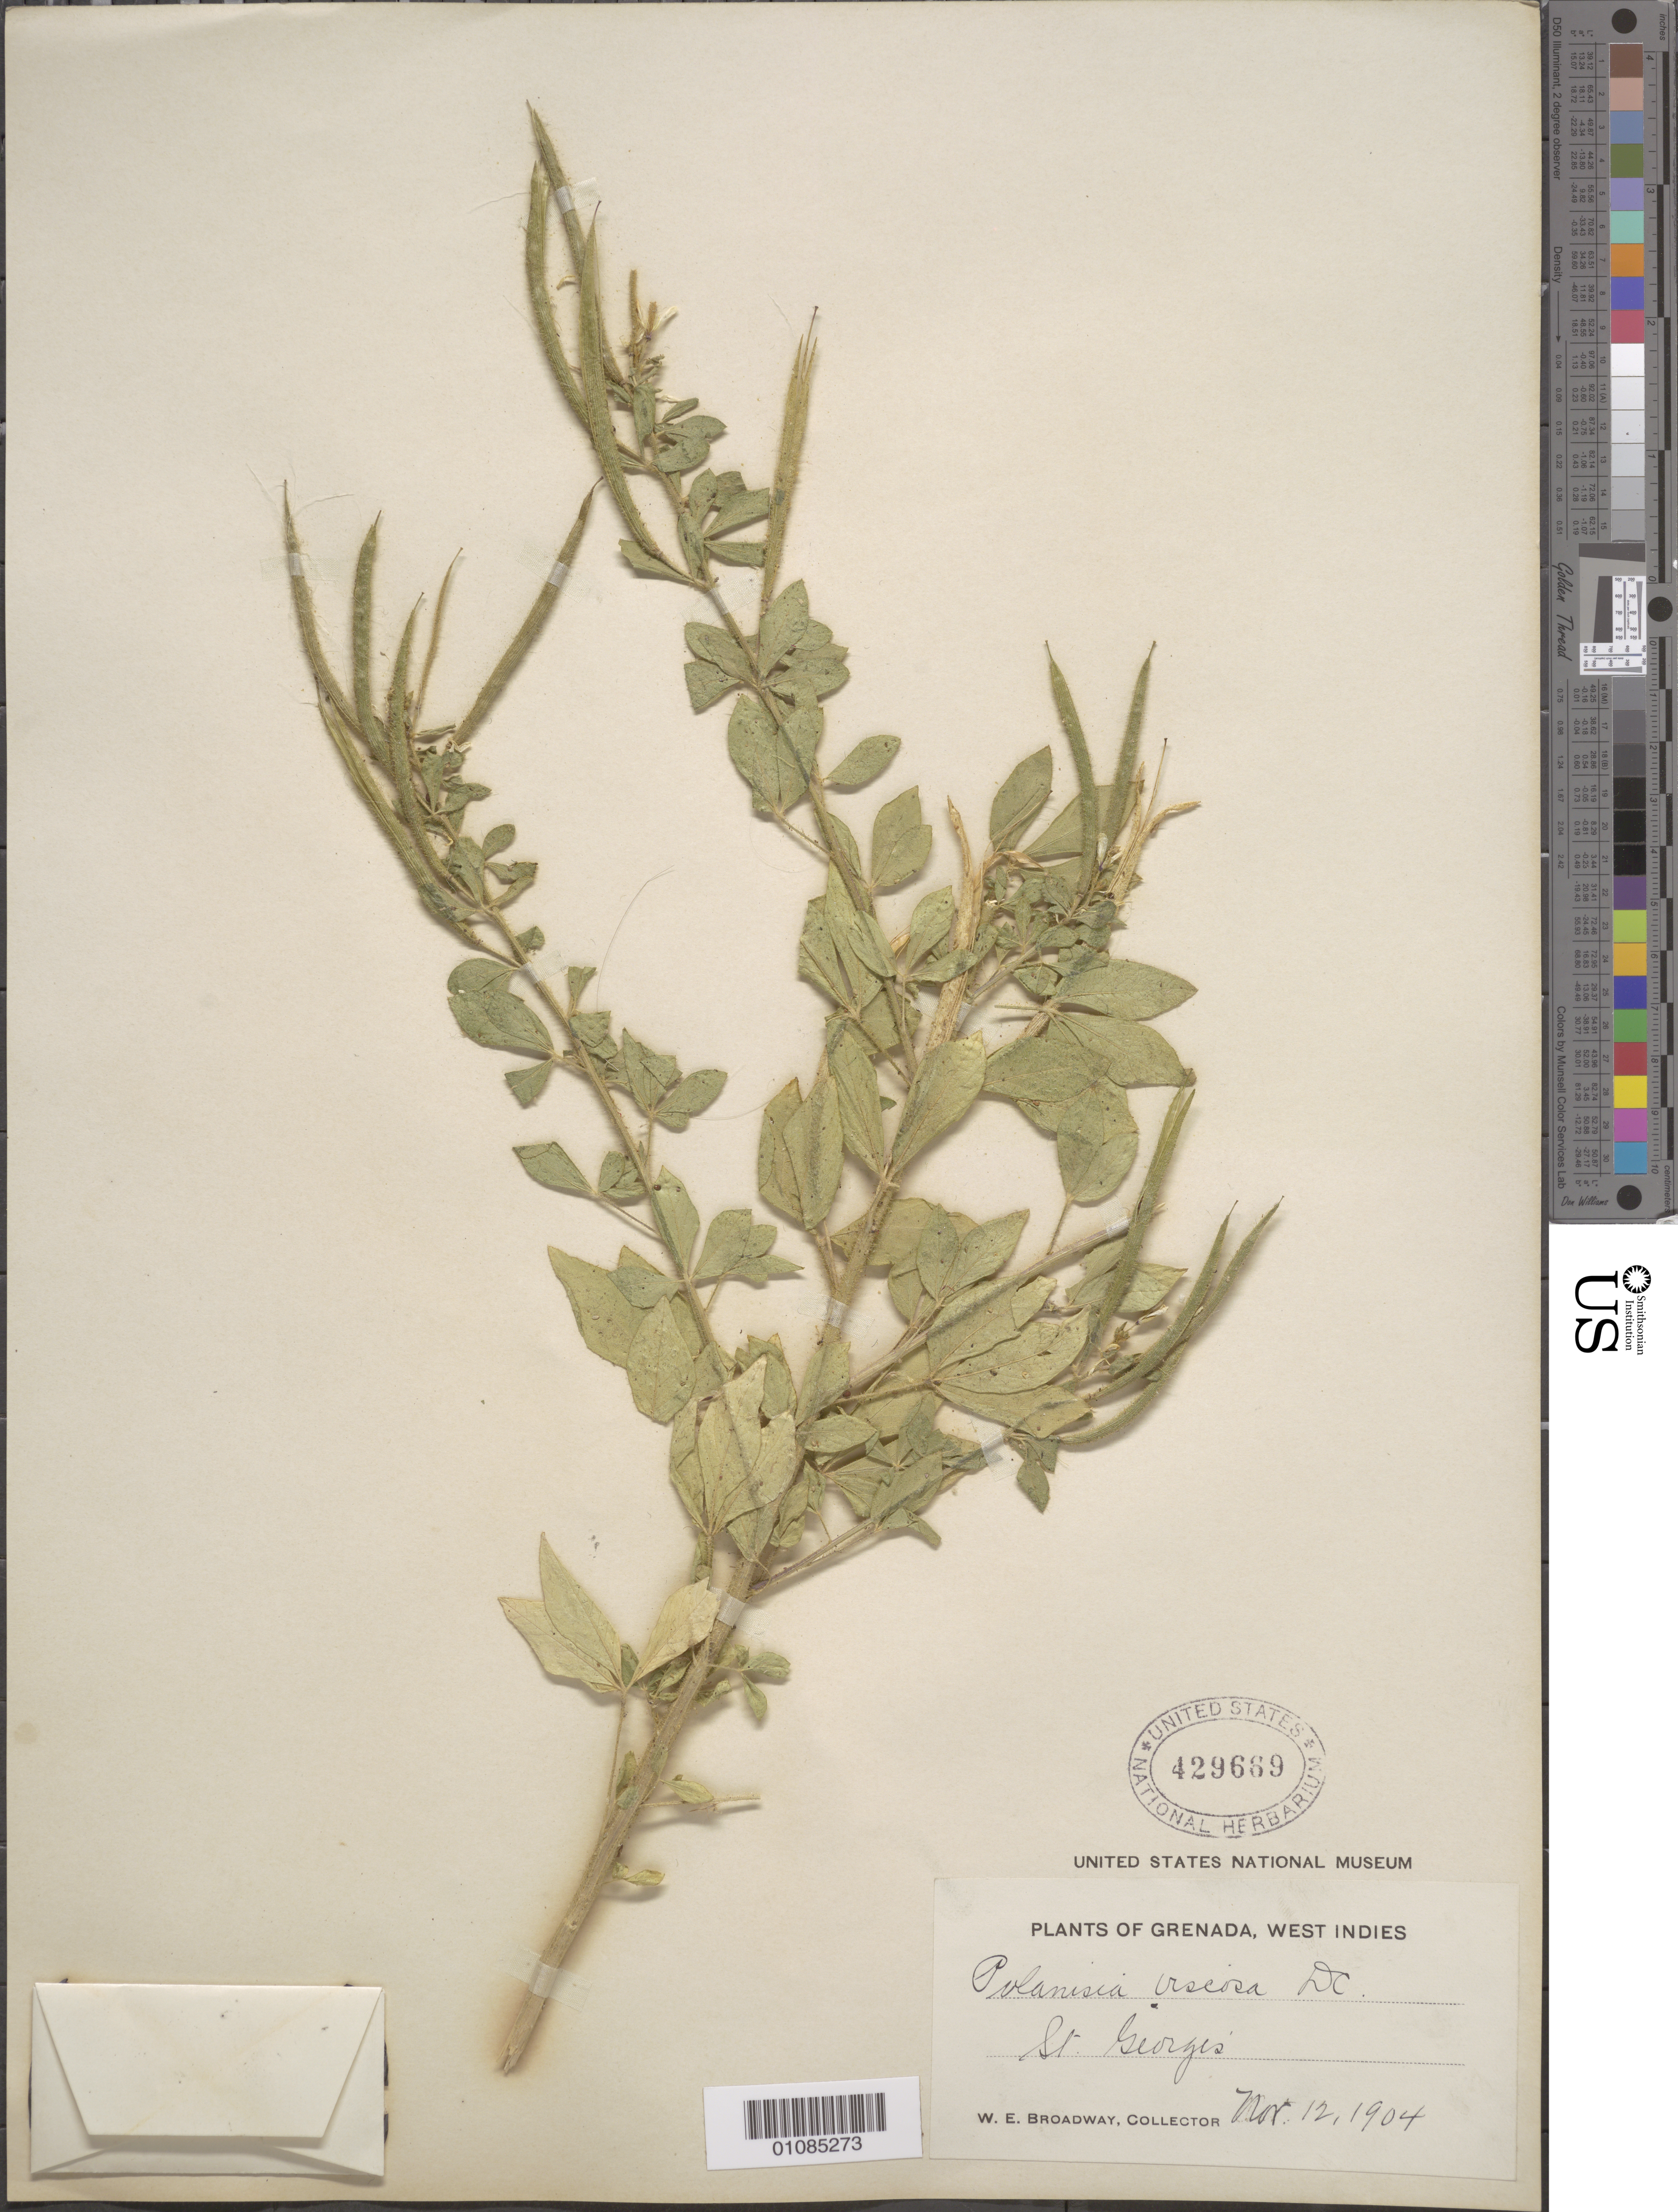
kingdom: Plantae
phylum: Tracheophyta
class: Magnoliopsida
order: Brassicales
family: Cleomaceae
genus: Arivela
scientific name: Arivela viscosa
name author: (L.) Raf.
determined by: Strong, M. T., (US), Smithsonian Institution - National Museum of Natural History (UNITED STATES)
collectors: W. E. Broadway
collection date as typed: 12 Nov 1904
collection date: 1904-11-12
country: Grenada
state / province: Saint George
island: Grenada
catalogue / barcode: US 429669